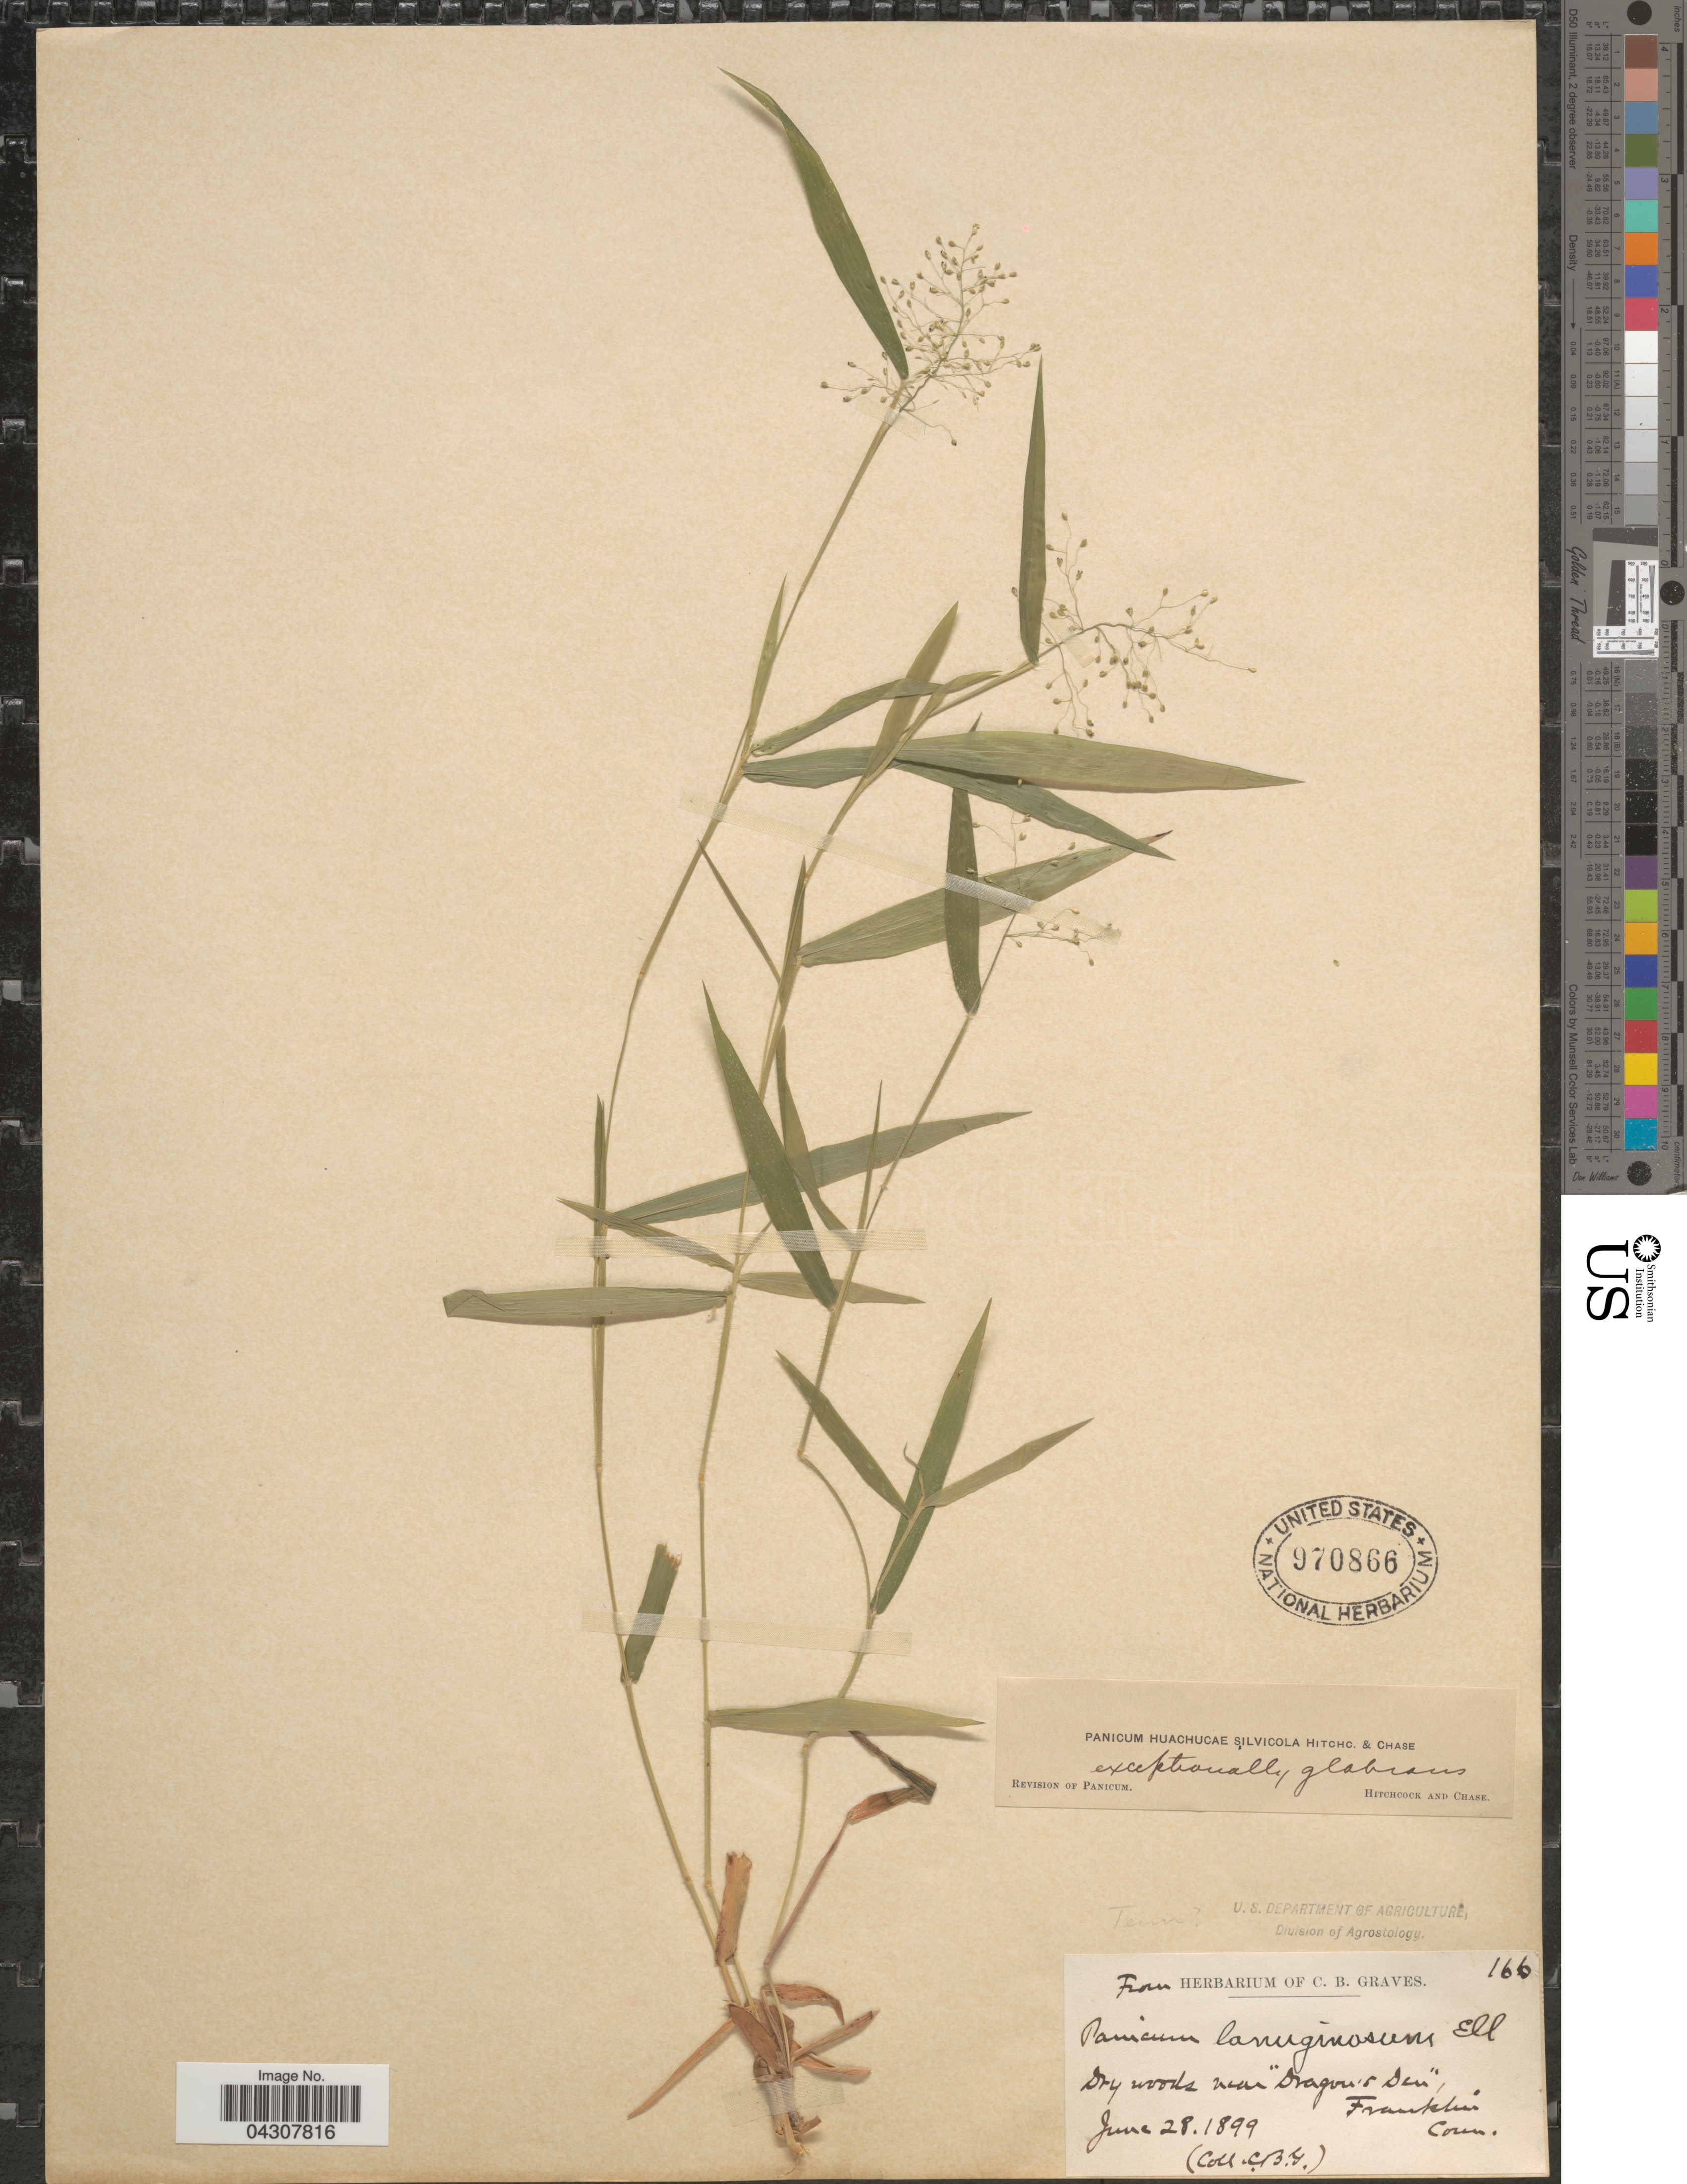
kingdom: Plantae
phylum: Tracheophyta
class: Liliopsida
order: Poales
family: Poaceae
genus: Dichanthelium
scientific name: Dichanthelium acuminatum var. acuminatum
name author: (Sw.) Gould & C.A. Clark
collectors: C. Graves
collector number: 166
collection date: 1899-06-28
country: United States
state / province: Connecticut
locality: Tucson [unsure placement] Dry woods near "Dragon's Den", Franklin.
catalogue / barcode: US 970866